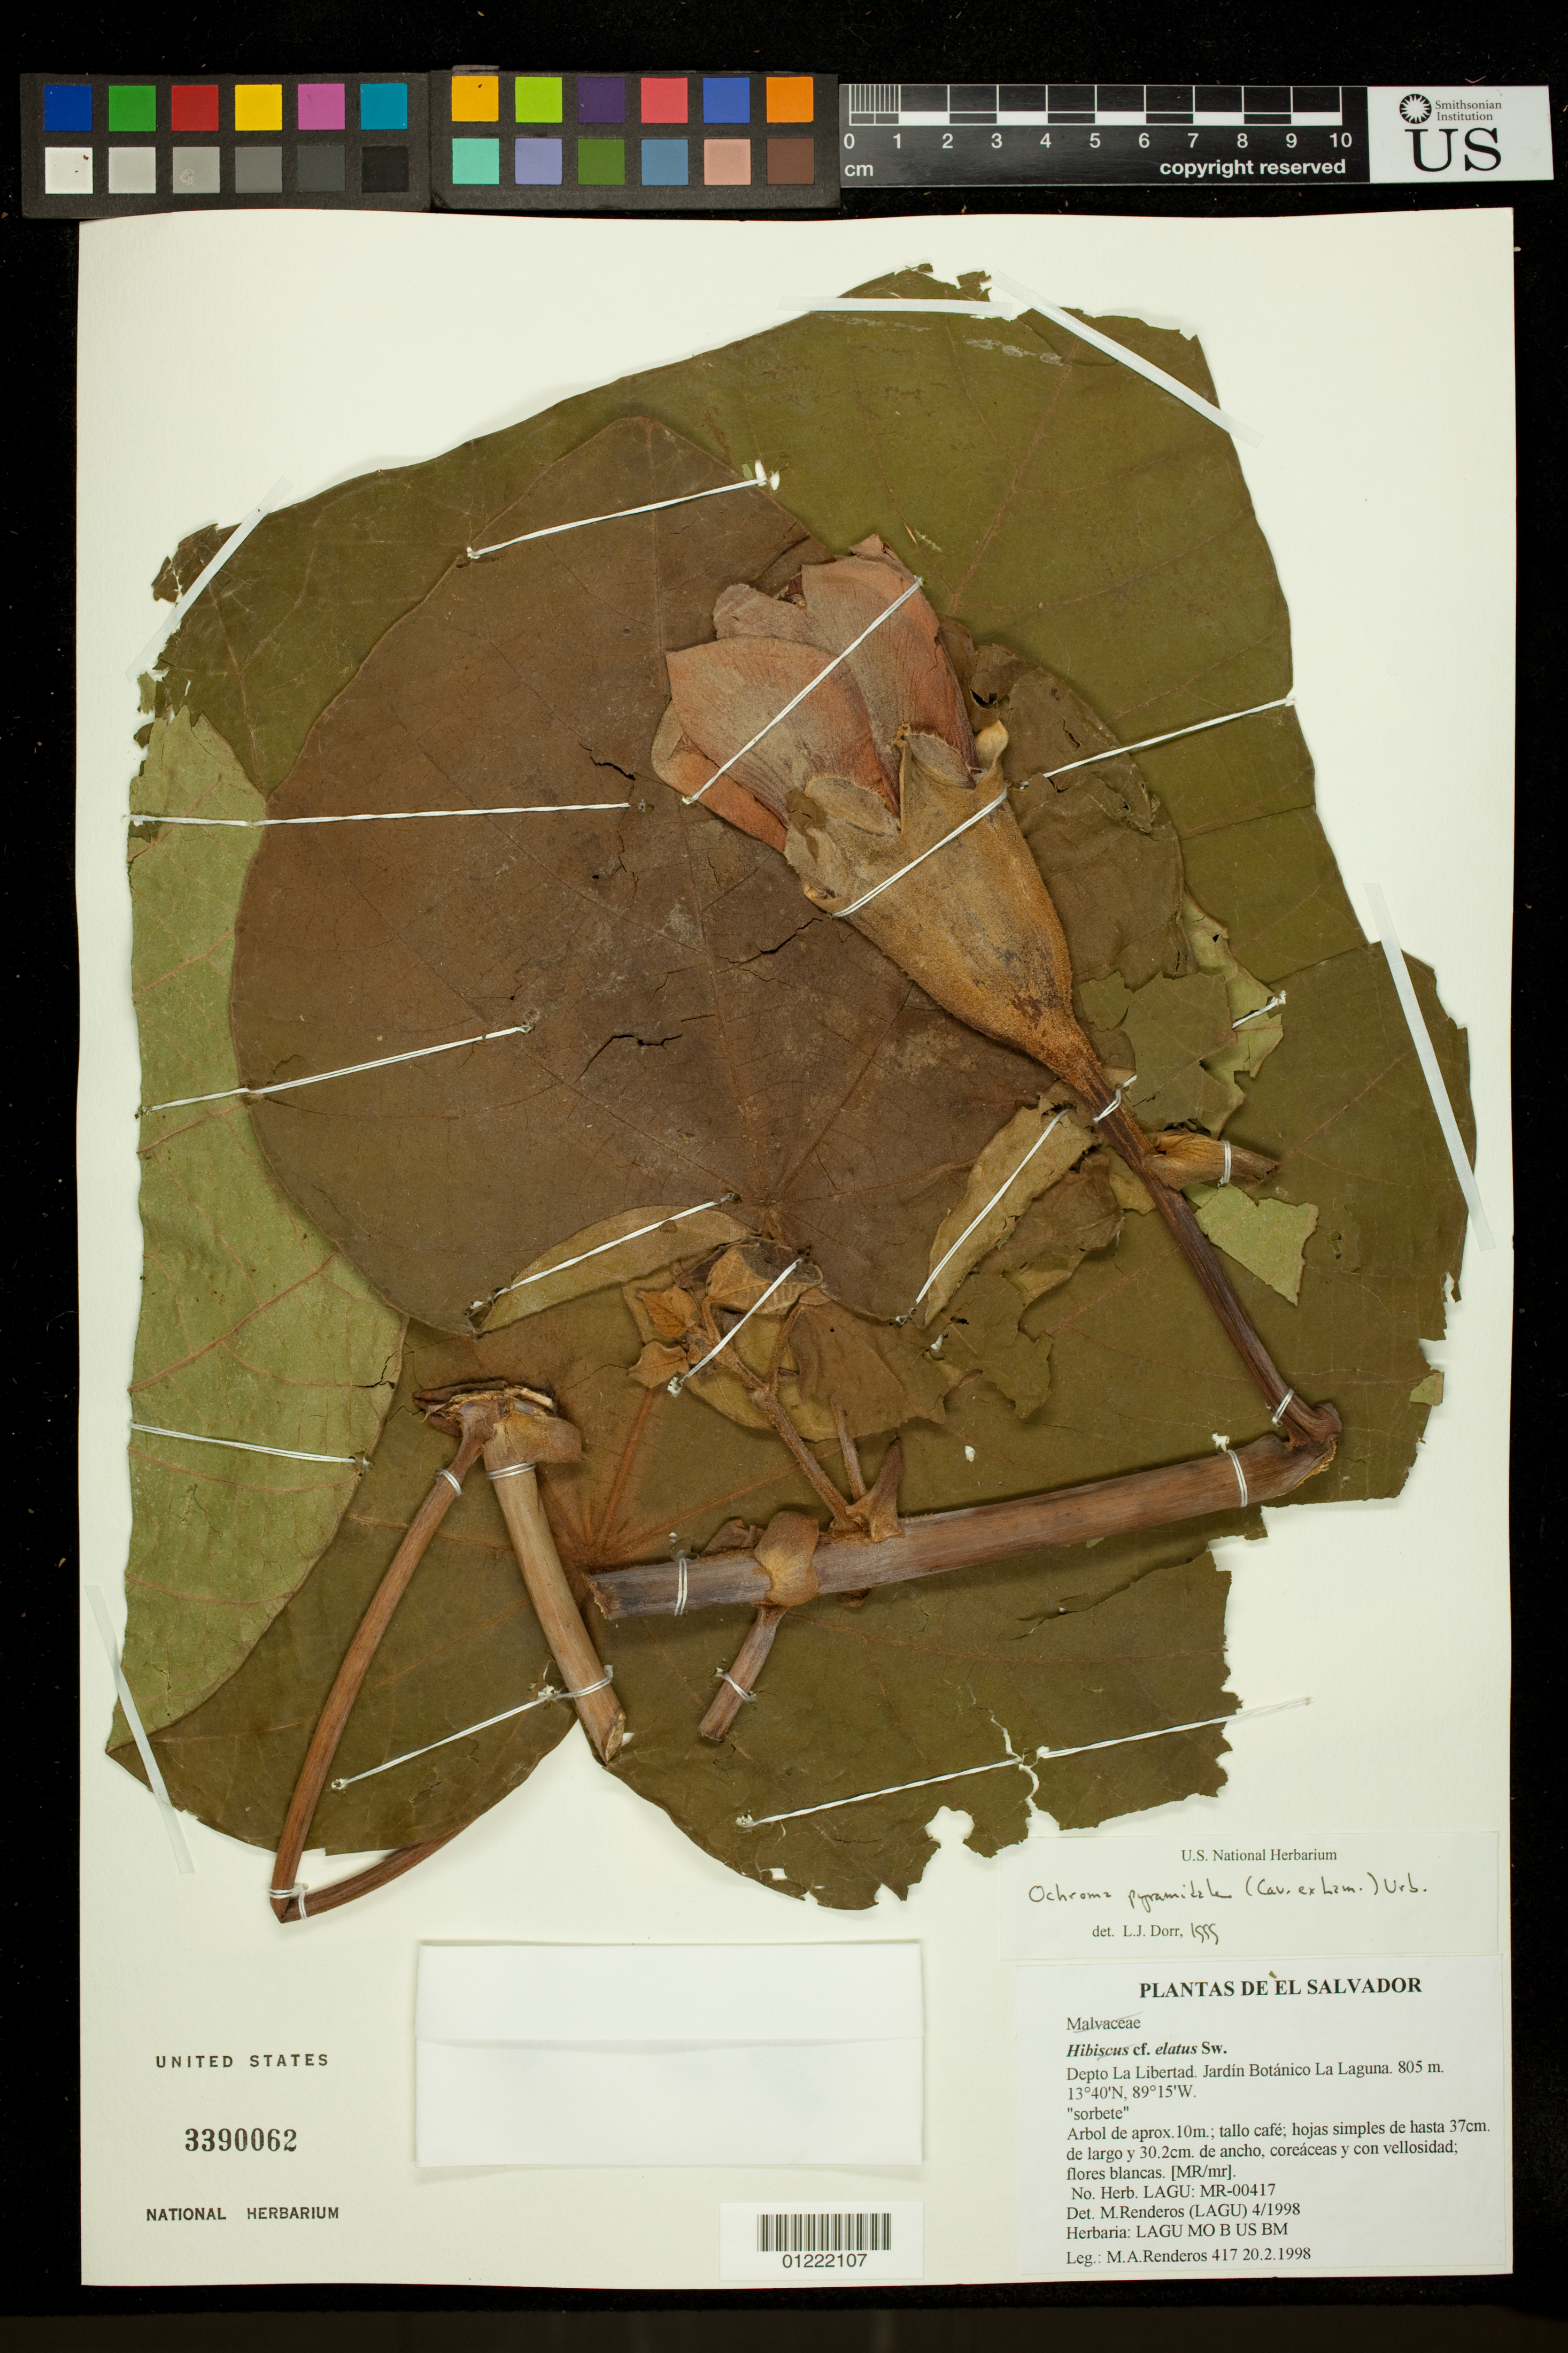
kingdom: Plantae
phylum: Tracheophyta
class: Magnoliopsida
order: Malvales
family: Malvaceae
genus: Ochroma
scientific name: Ochroma pyramidale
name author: (Cav. ex Lam.) Urb.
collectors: M. Renderos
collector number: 417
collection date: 1998-02-20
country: El Salvador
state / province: La Libertad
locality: Jardin Botanico La Laguna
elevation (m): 805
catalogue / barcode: US 3390062